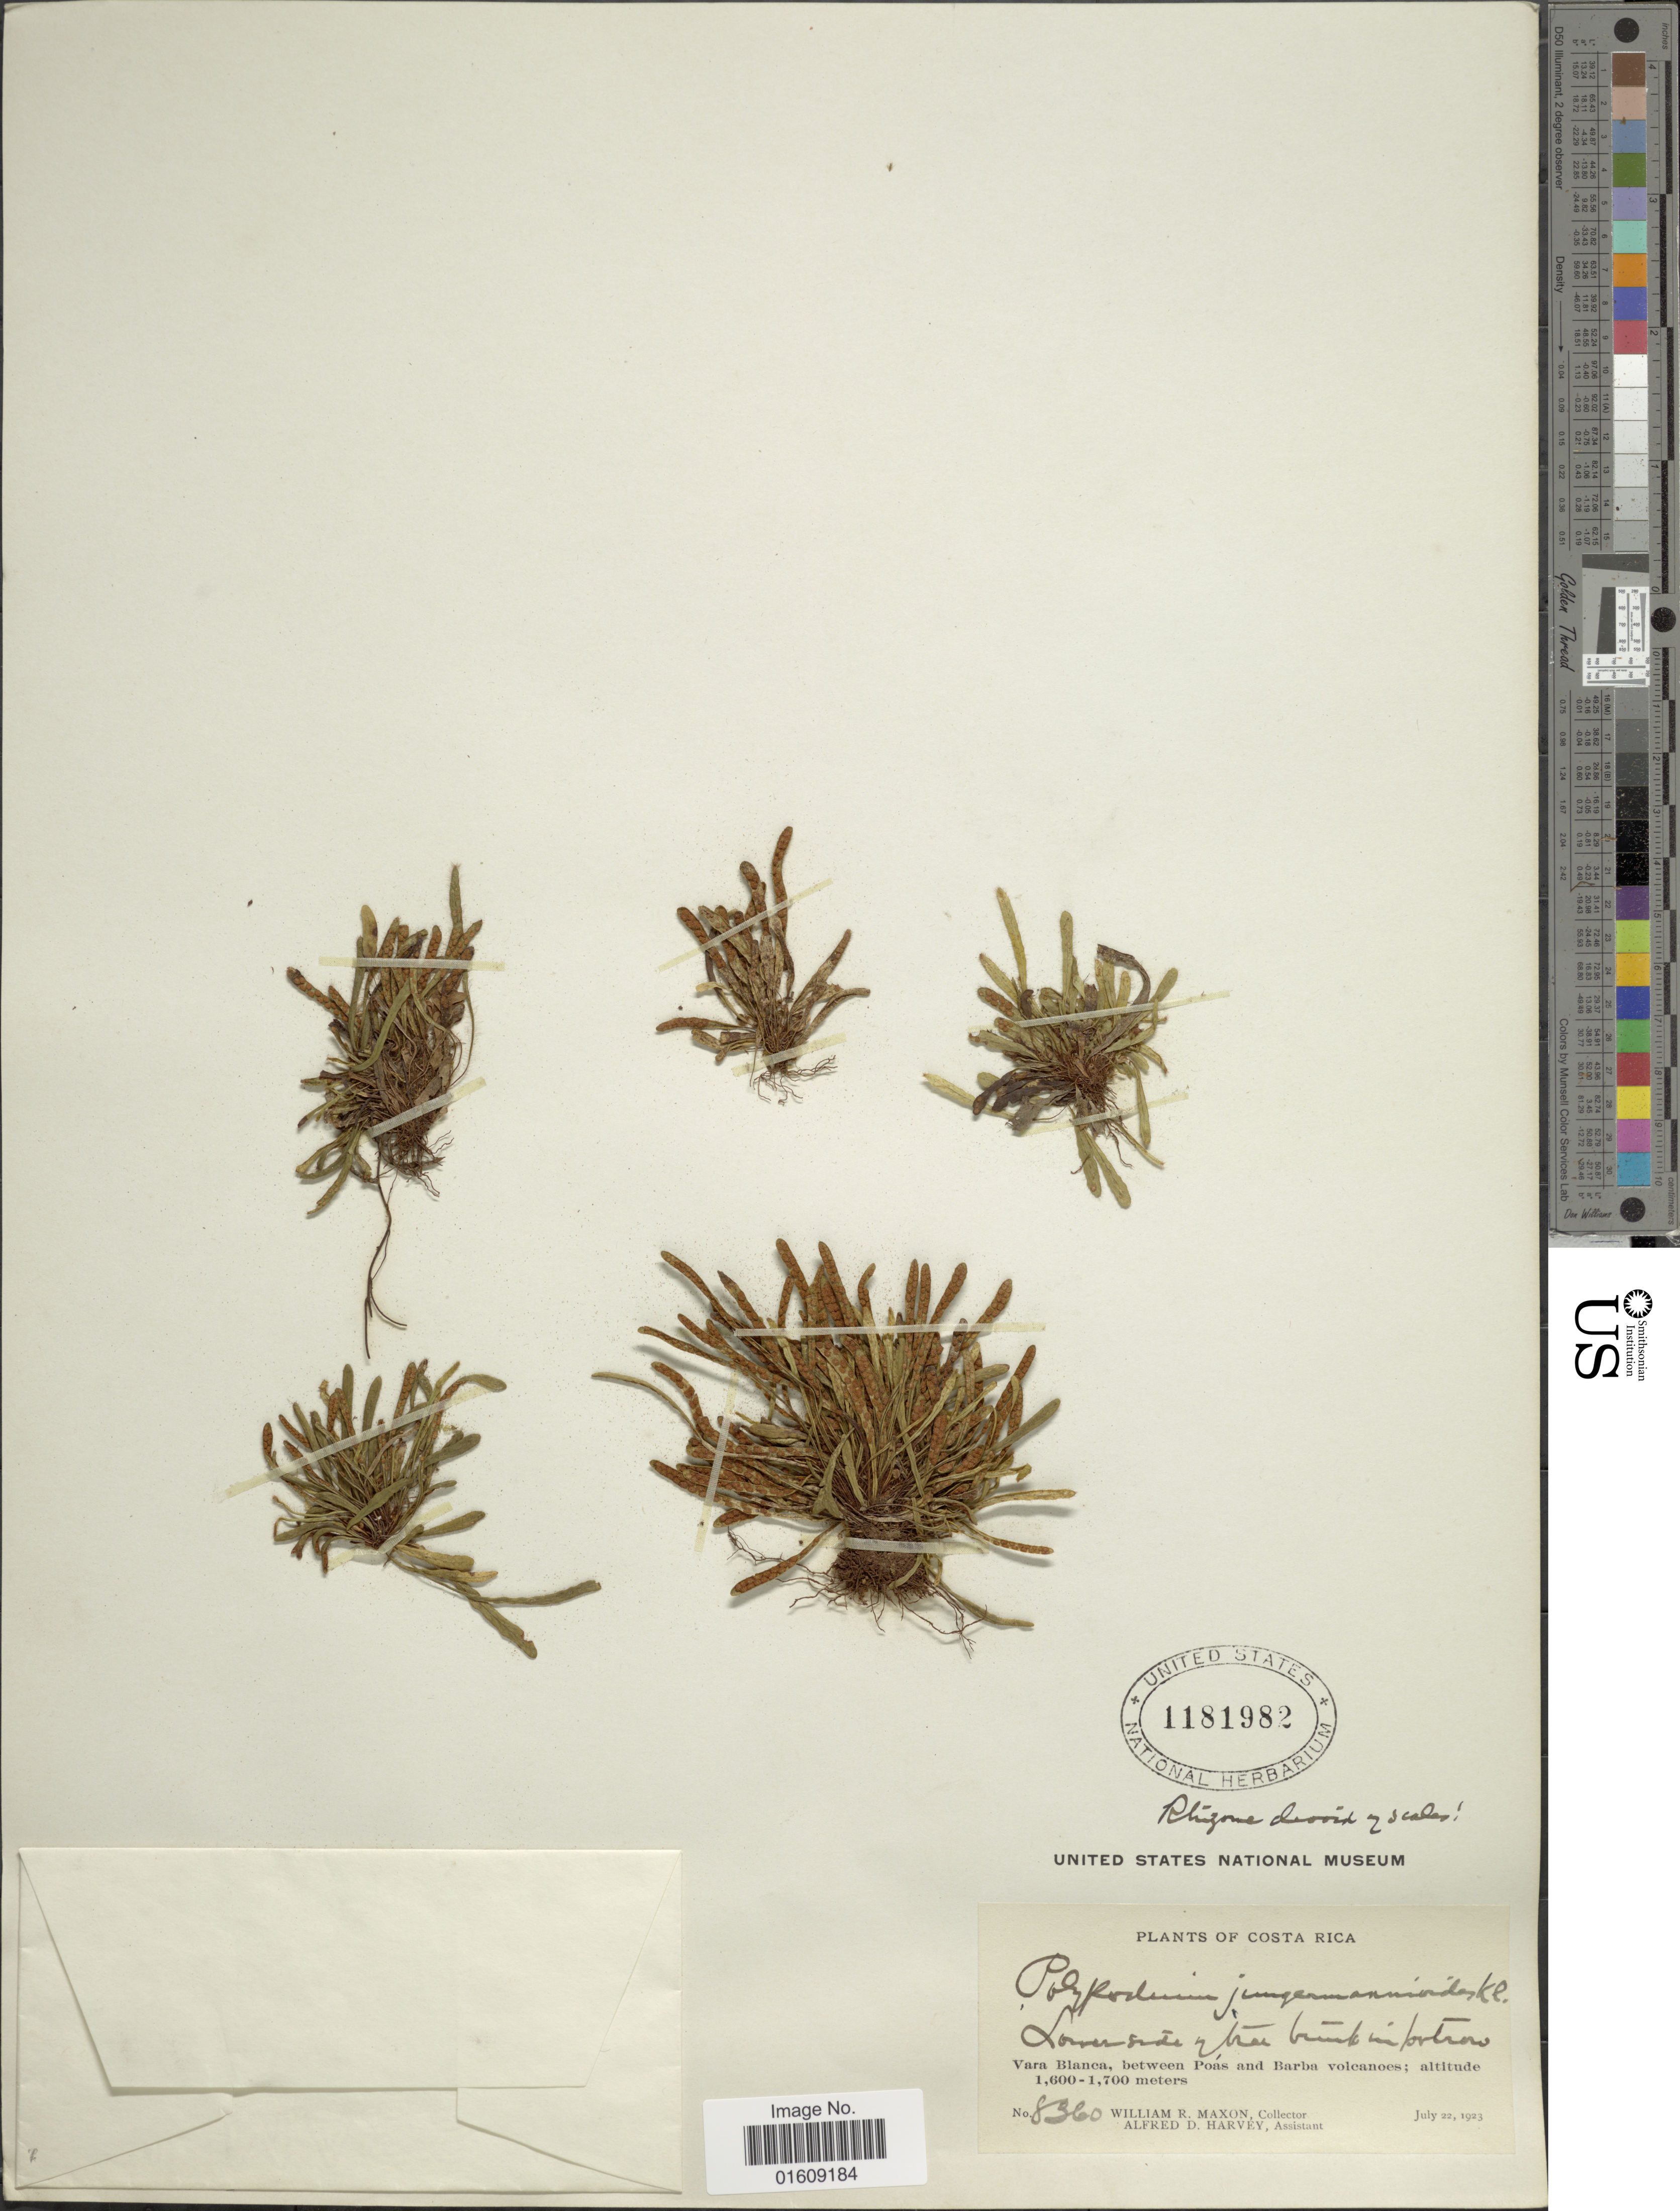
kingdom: Plantae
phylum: Tracheophyta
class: Polypodiopsida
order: Polypodiales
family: Polypodiaceae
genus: Ceradenia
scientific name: Ceradenia jungermannioides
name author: (Klotzsch) L.E. Bishop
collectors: W. R. Maxon & A. D. Harvey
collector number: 8360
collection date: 1923-07-22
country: Costa Rica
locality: Costa Rica, Vara Blanca, between Poás and Barba volcanoes.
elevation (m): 1600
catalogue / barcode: US 1181982